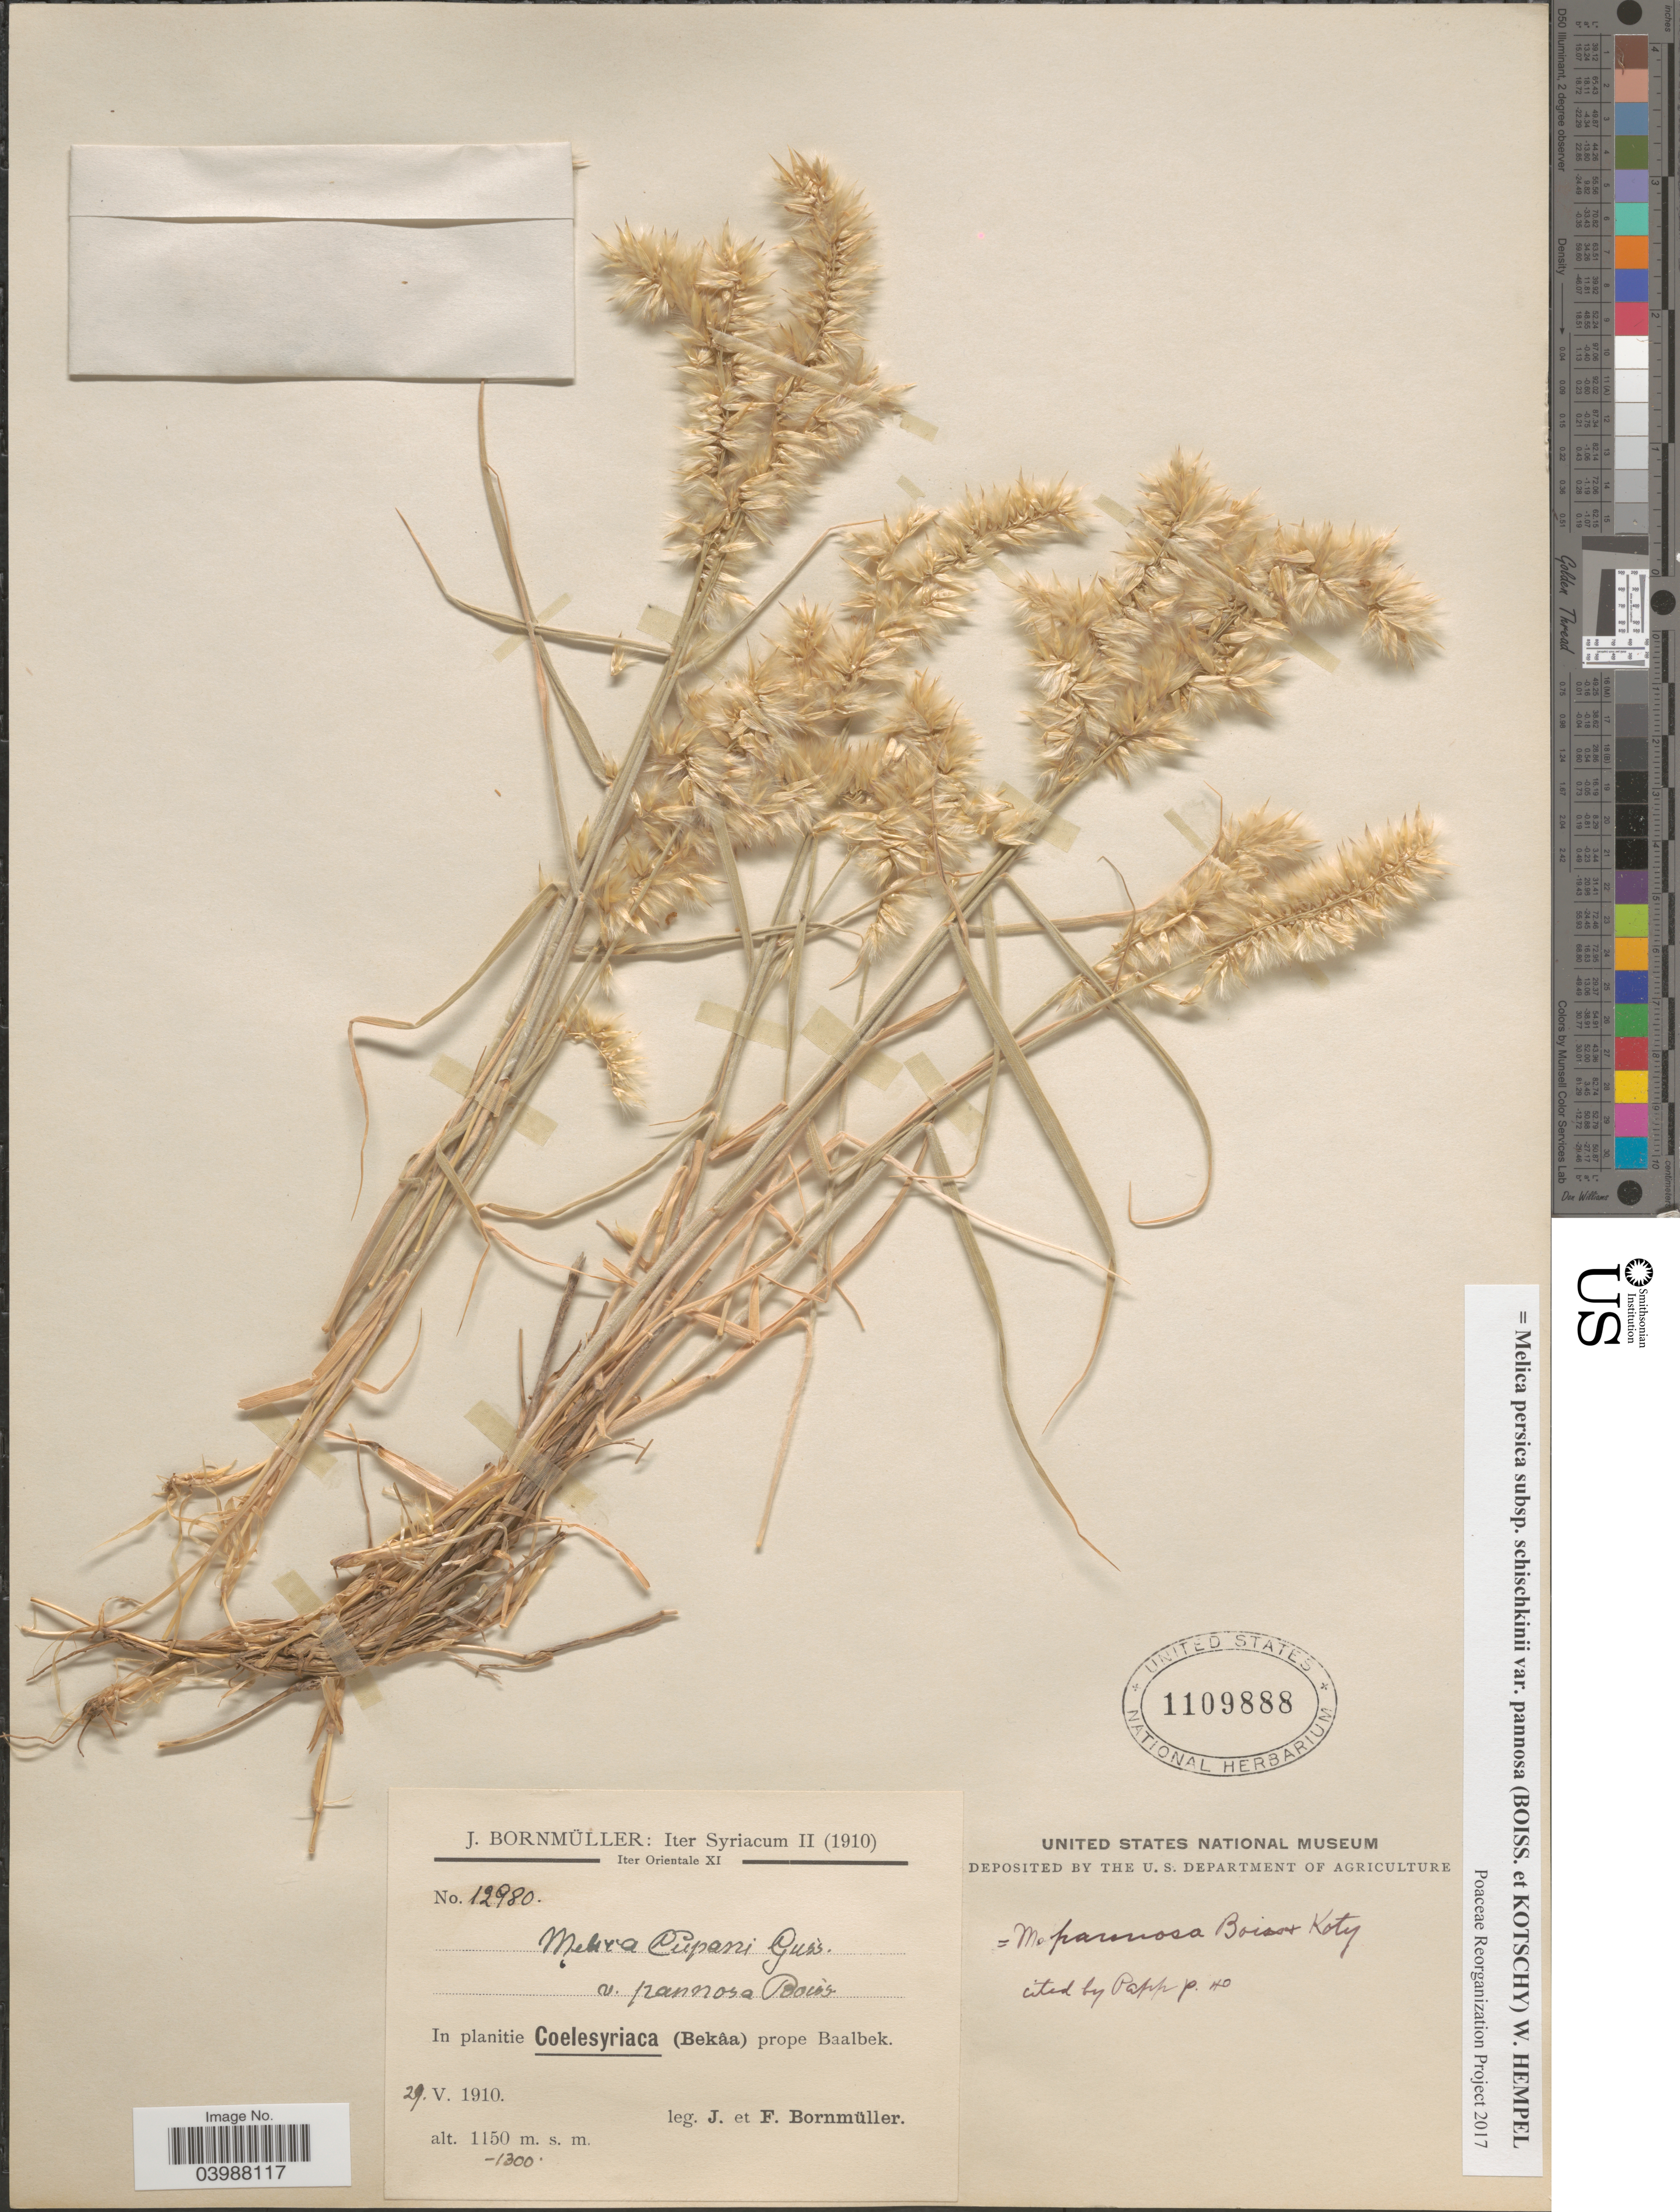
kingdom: Plantae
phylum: Tracheophyta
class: Liliopsida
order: Poales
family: Poaceae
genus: Melica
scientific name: Melica persica subsp. schischkinii var. pannosa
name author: (Boiss. & Kotschy) W. Hempel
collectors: J. Bornmüller & F. Bornmüller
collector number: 12980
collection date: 1910-05-29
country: Lebanon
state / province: Baalbek-Hermel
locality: In planitie Coelesyriaca (Bakâa) prope Baalbek.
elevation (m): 1150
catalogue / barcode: US 1109888